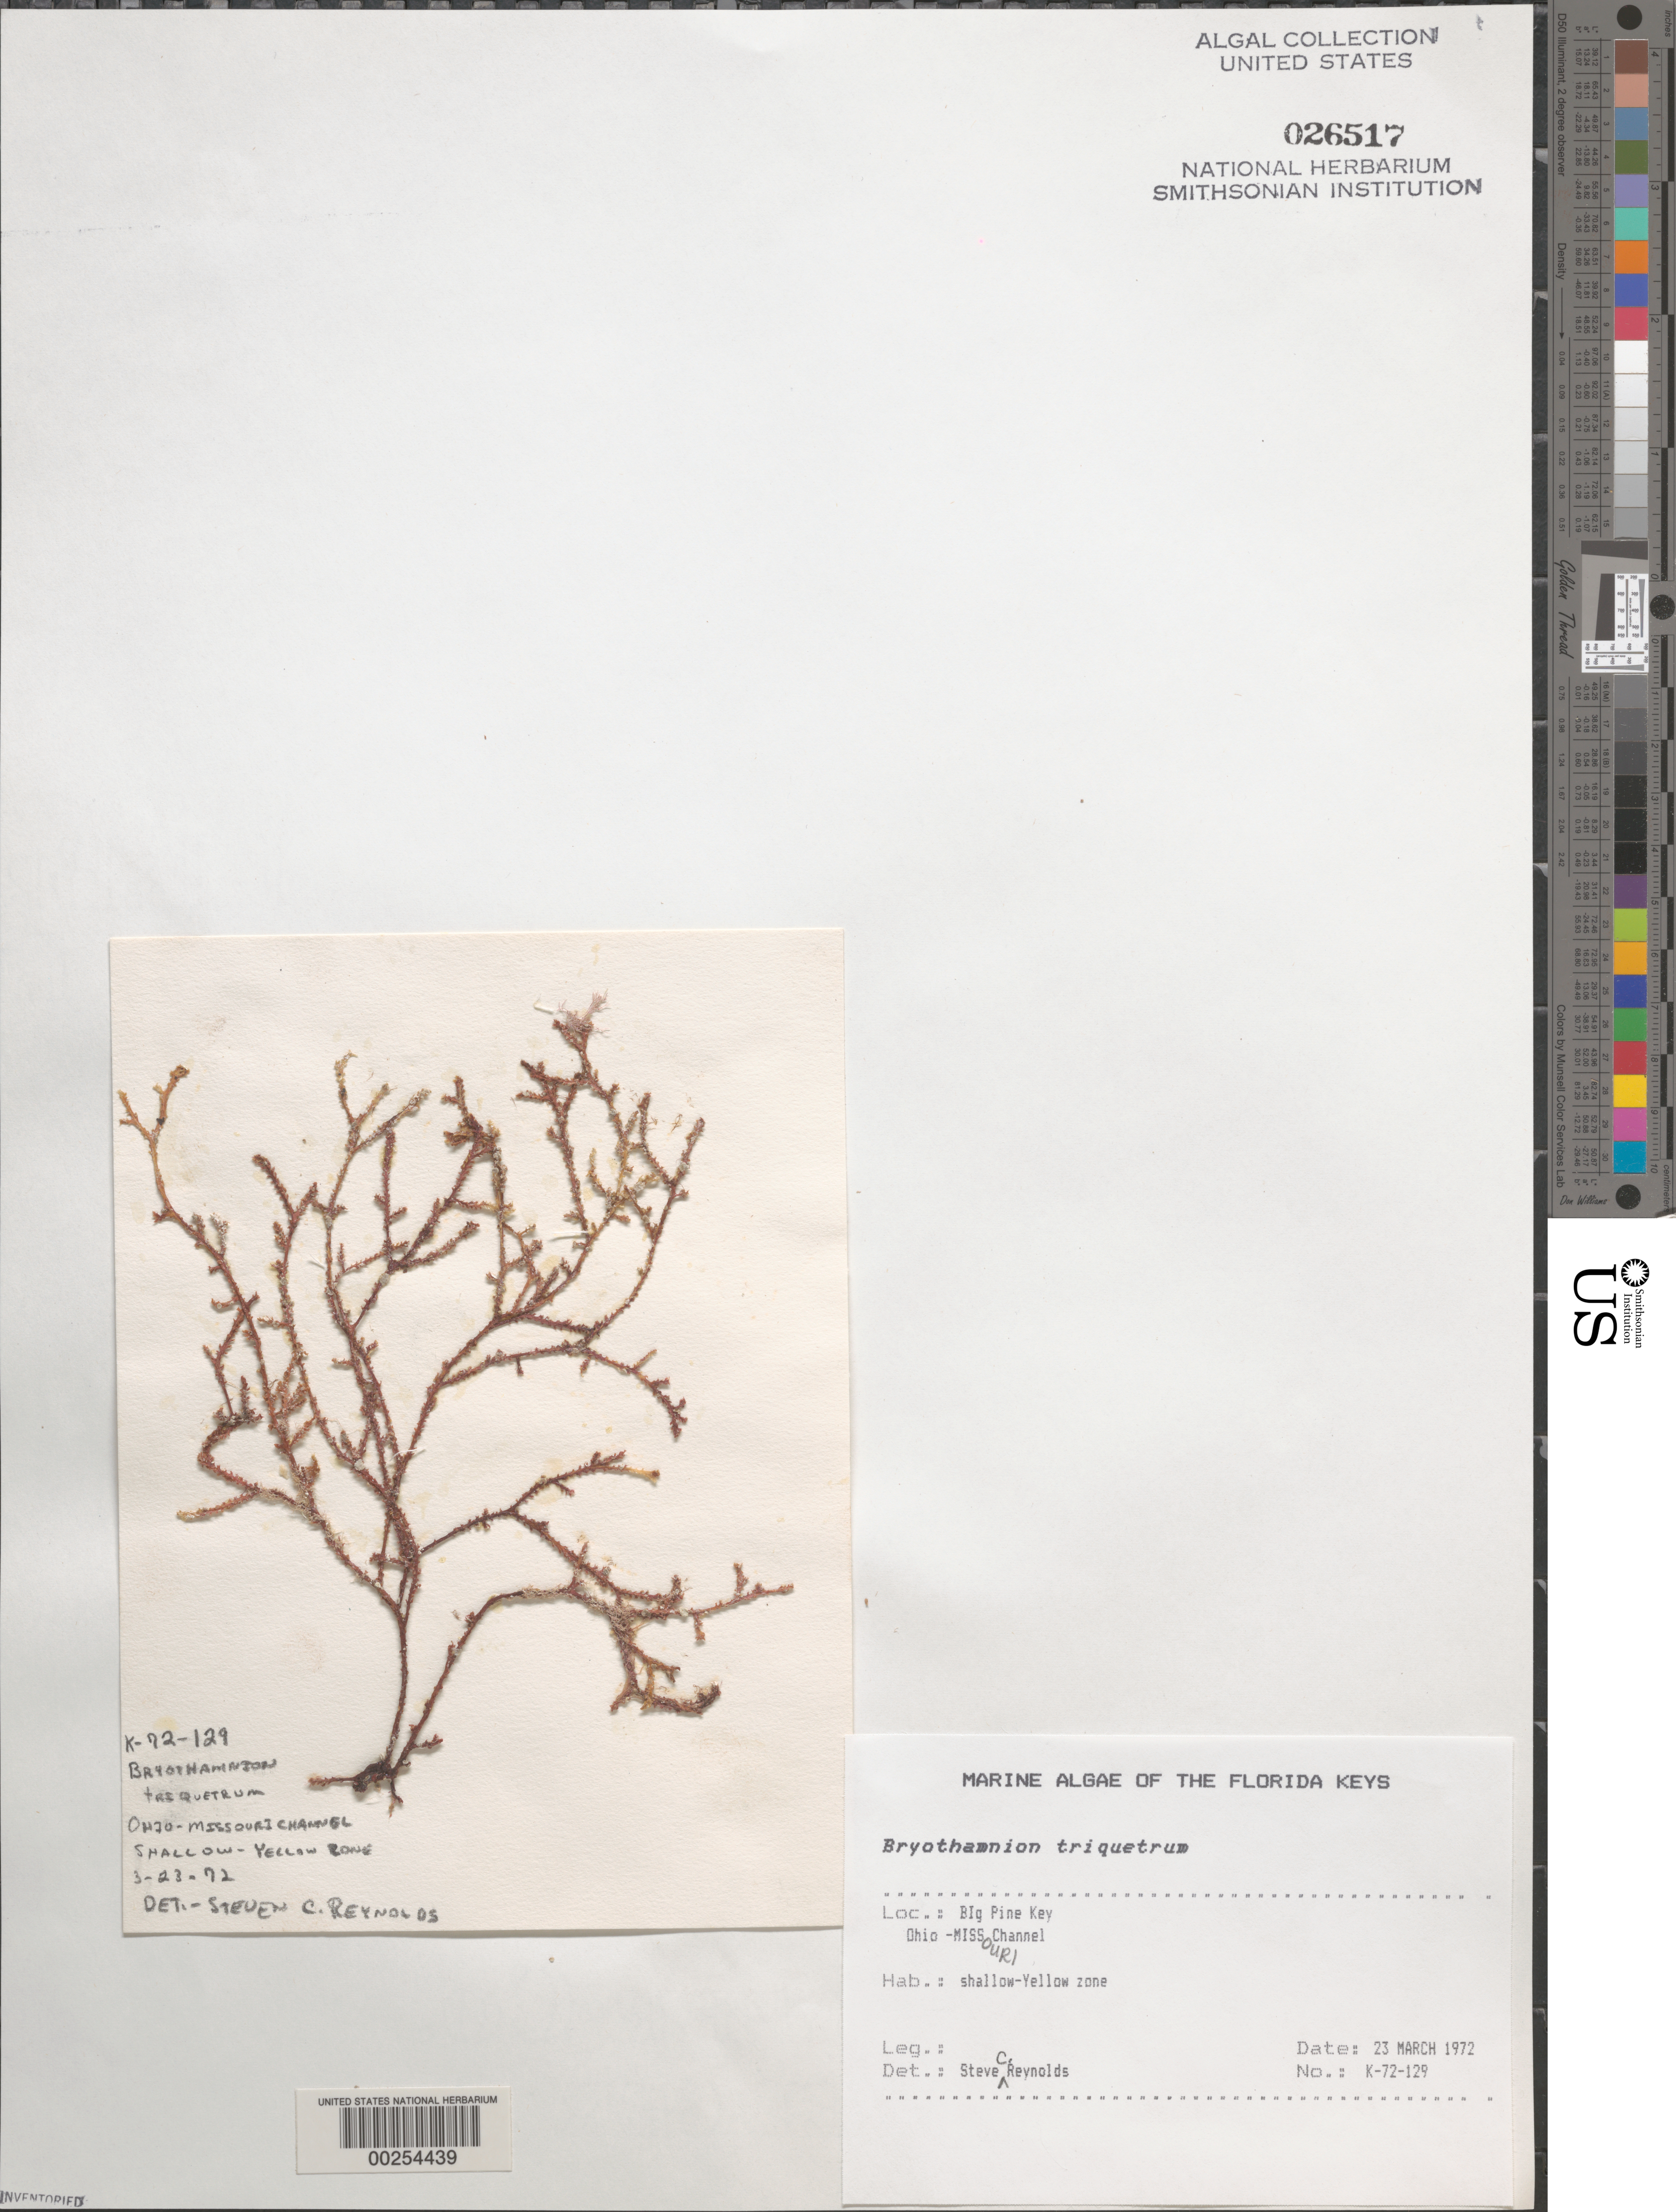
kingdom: Plantae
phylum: Rhodophyta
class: Florideophyceae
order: Ceramiales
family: Rhodomelaceae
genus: Alsidium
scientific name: Alsidium triquetrum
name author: (S.G. Gmel.) Trevis.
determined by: Algae name updating Project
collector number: K-72-129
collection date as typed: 23 Mar 1972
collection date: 1972-03-23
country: United States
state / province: Florida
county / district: Monroe County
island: Florida Keys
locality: Ohio Key - Missouri Key channel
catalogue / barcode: US 26517